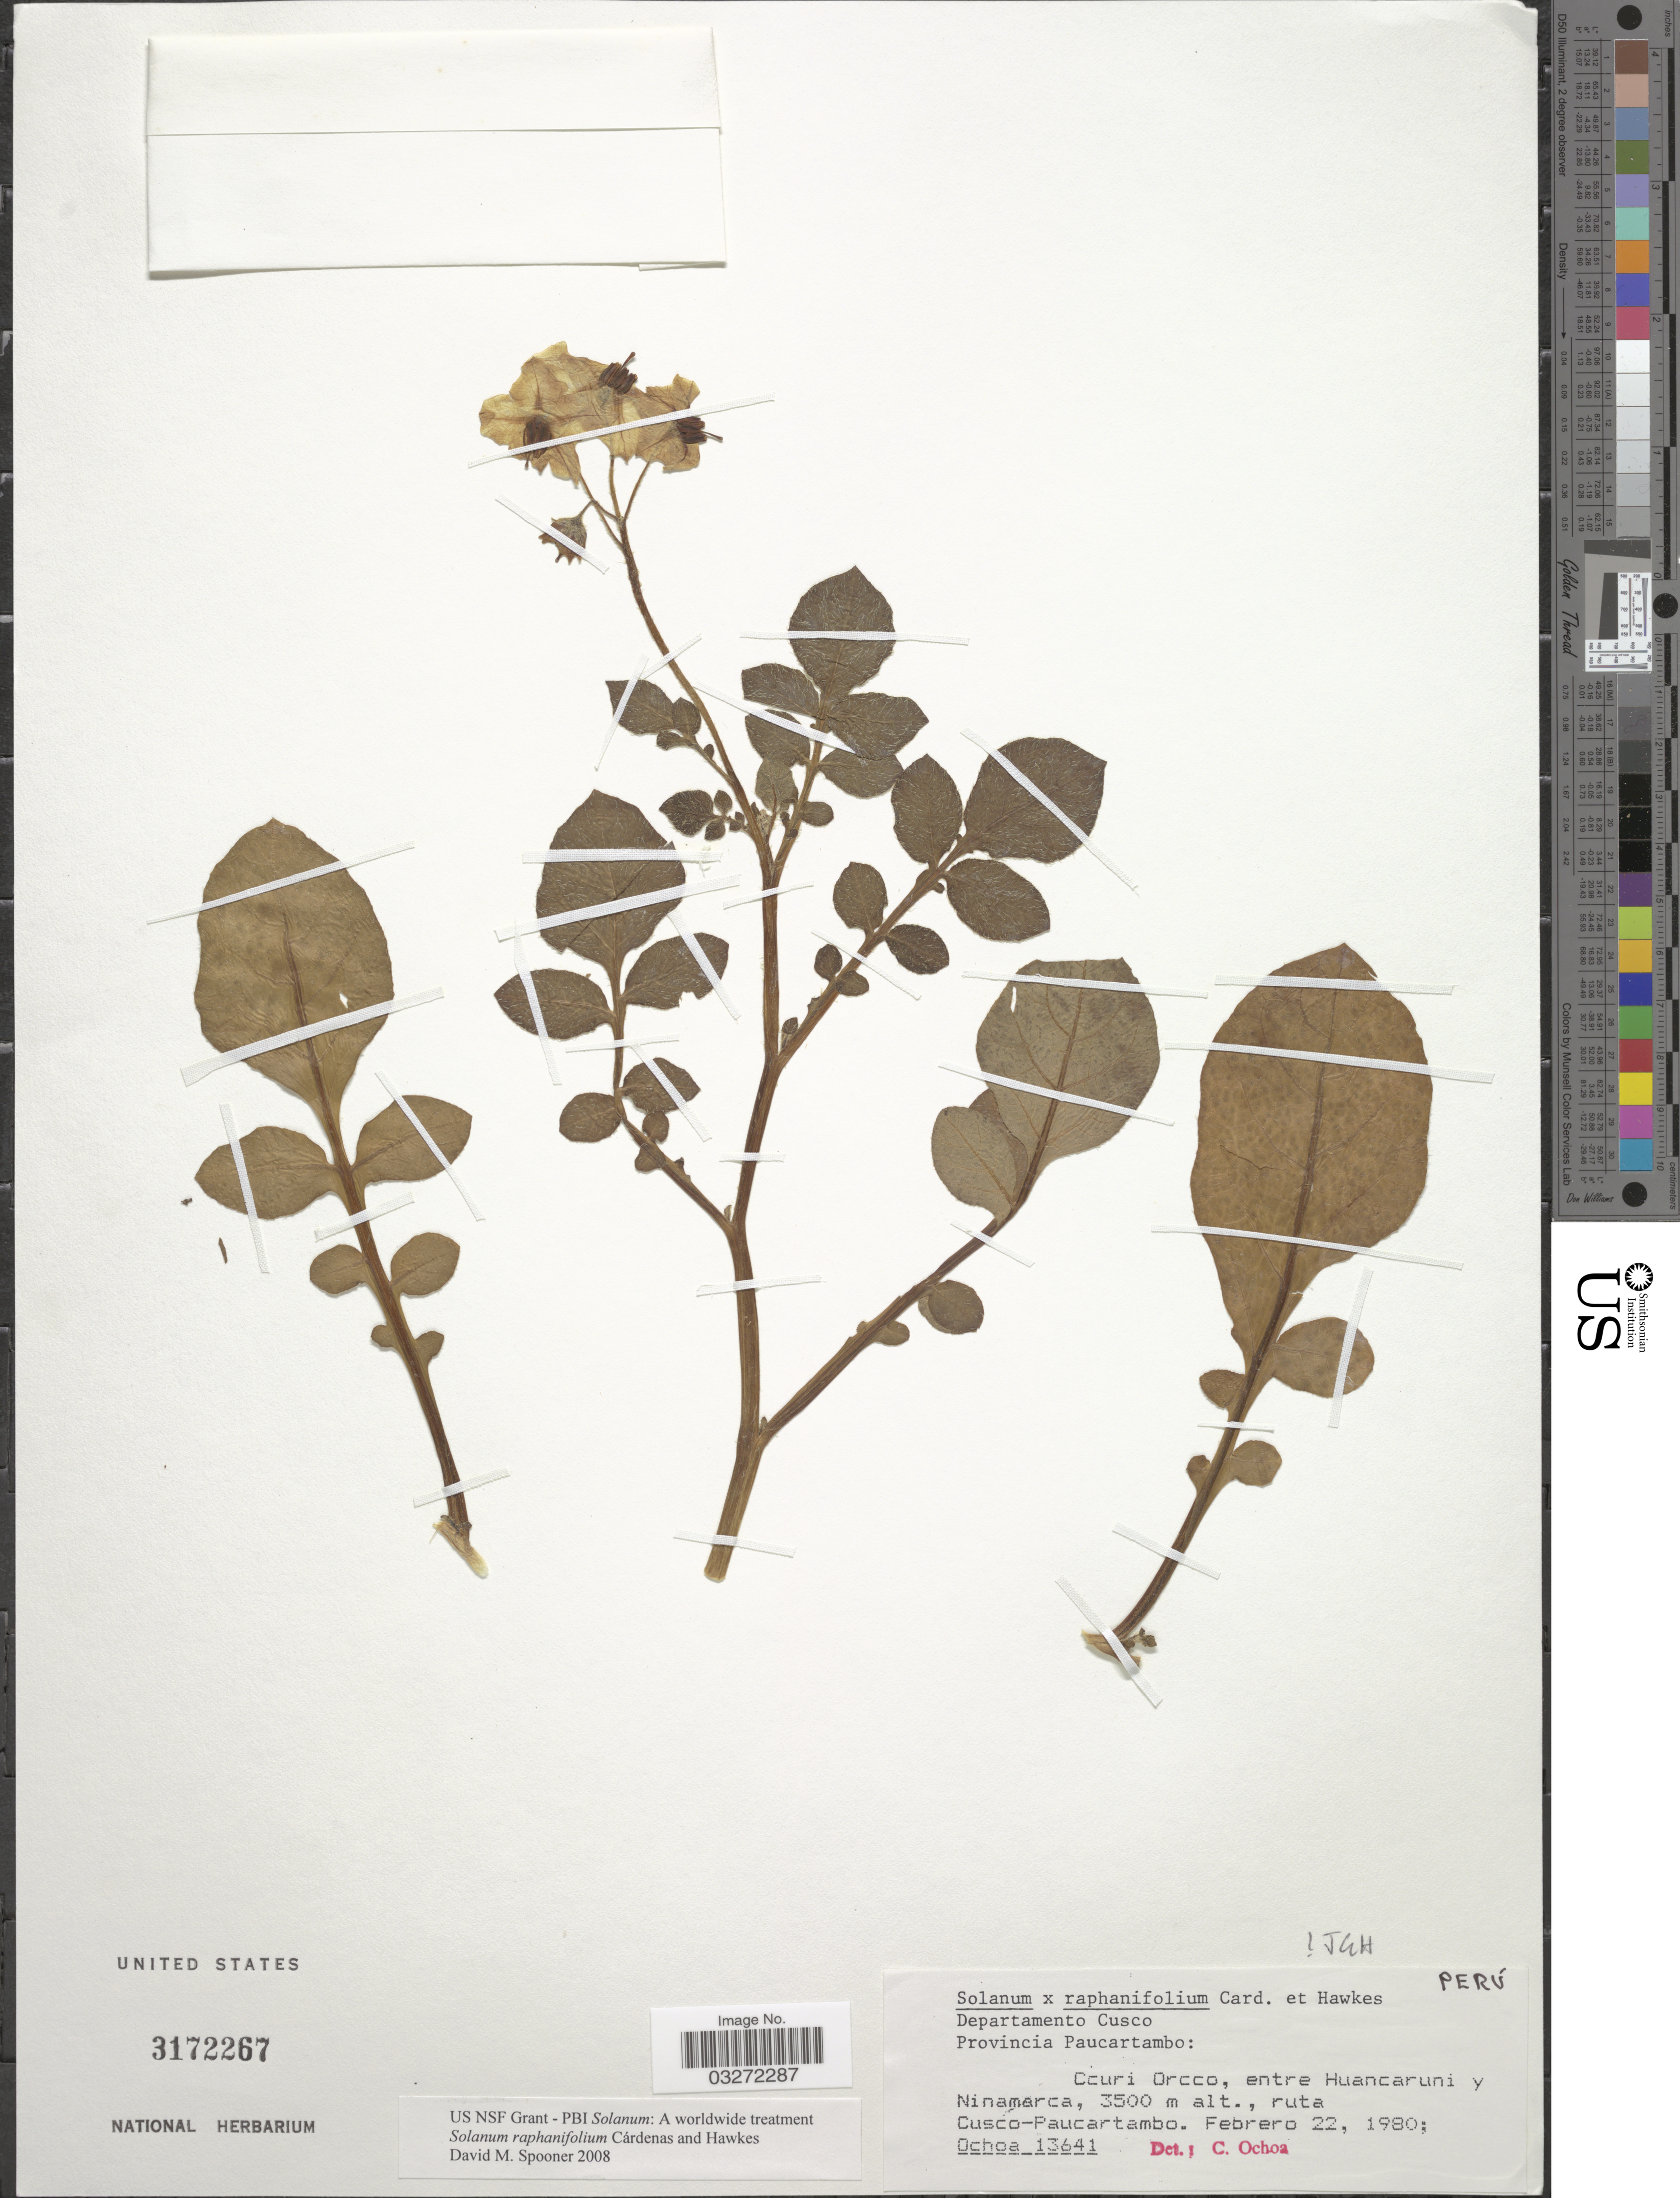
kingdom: Plantae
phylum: Tracheophyta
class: Magnoliopsida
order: Solanales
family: Solanaceae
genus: Solanum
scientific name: Solanum raphanifolium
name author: Cárdenas & Hawkes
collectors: -. Ochoa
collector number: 13641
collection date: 1980-02-22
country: Peru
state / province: Cusco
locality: Departamento Cusco, Provincia Paucartambo: Ccuri Orcco, entre Huancaruni y Ninamarca, ruta Cusco-Paucartambo.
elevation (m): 3500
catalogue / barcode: US 3172267